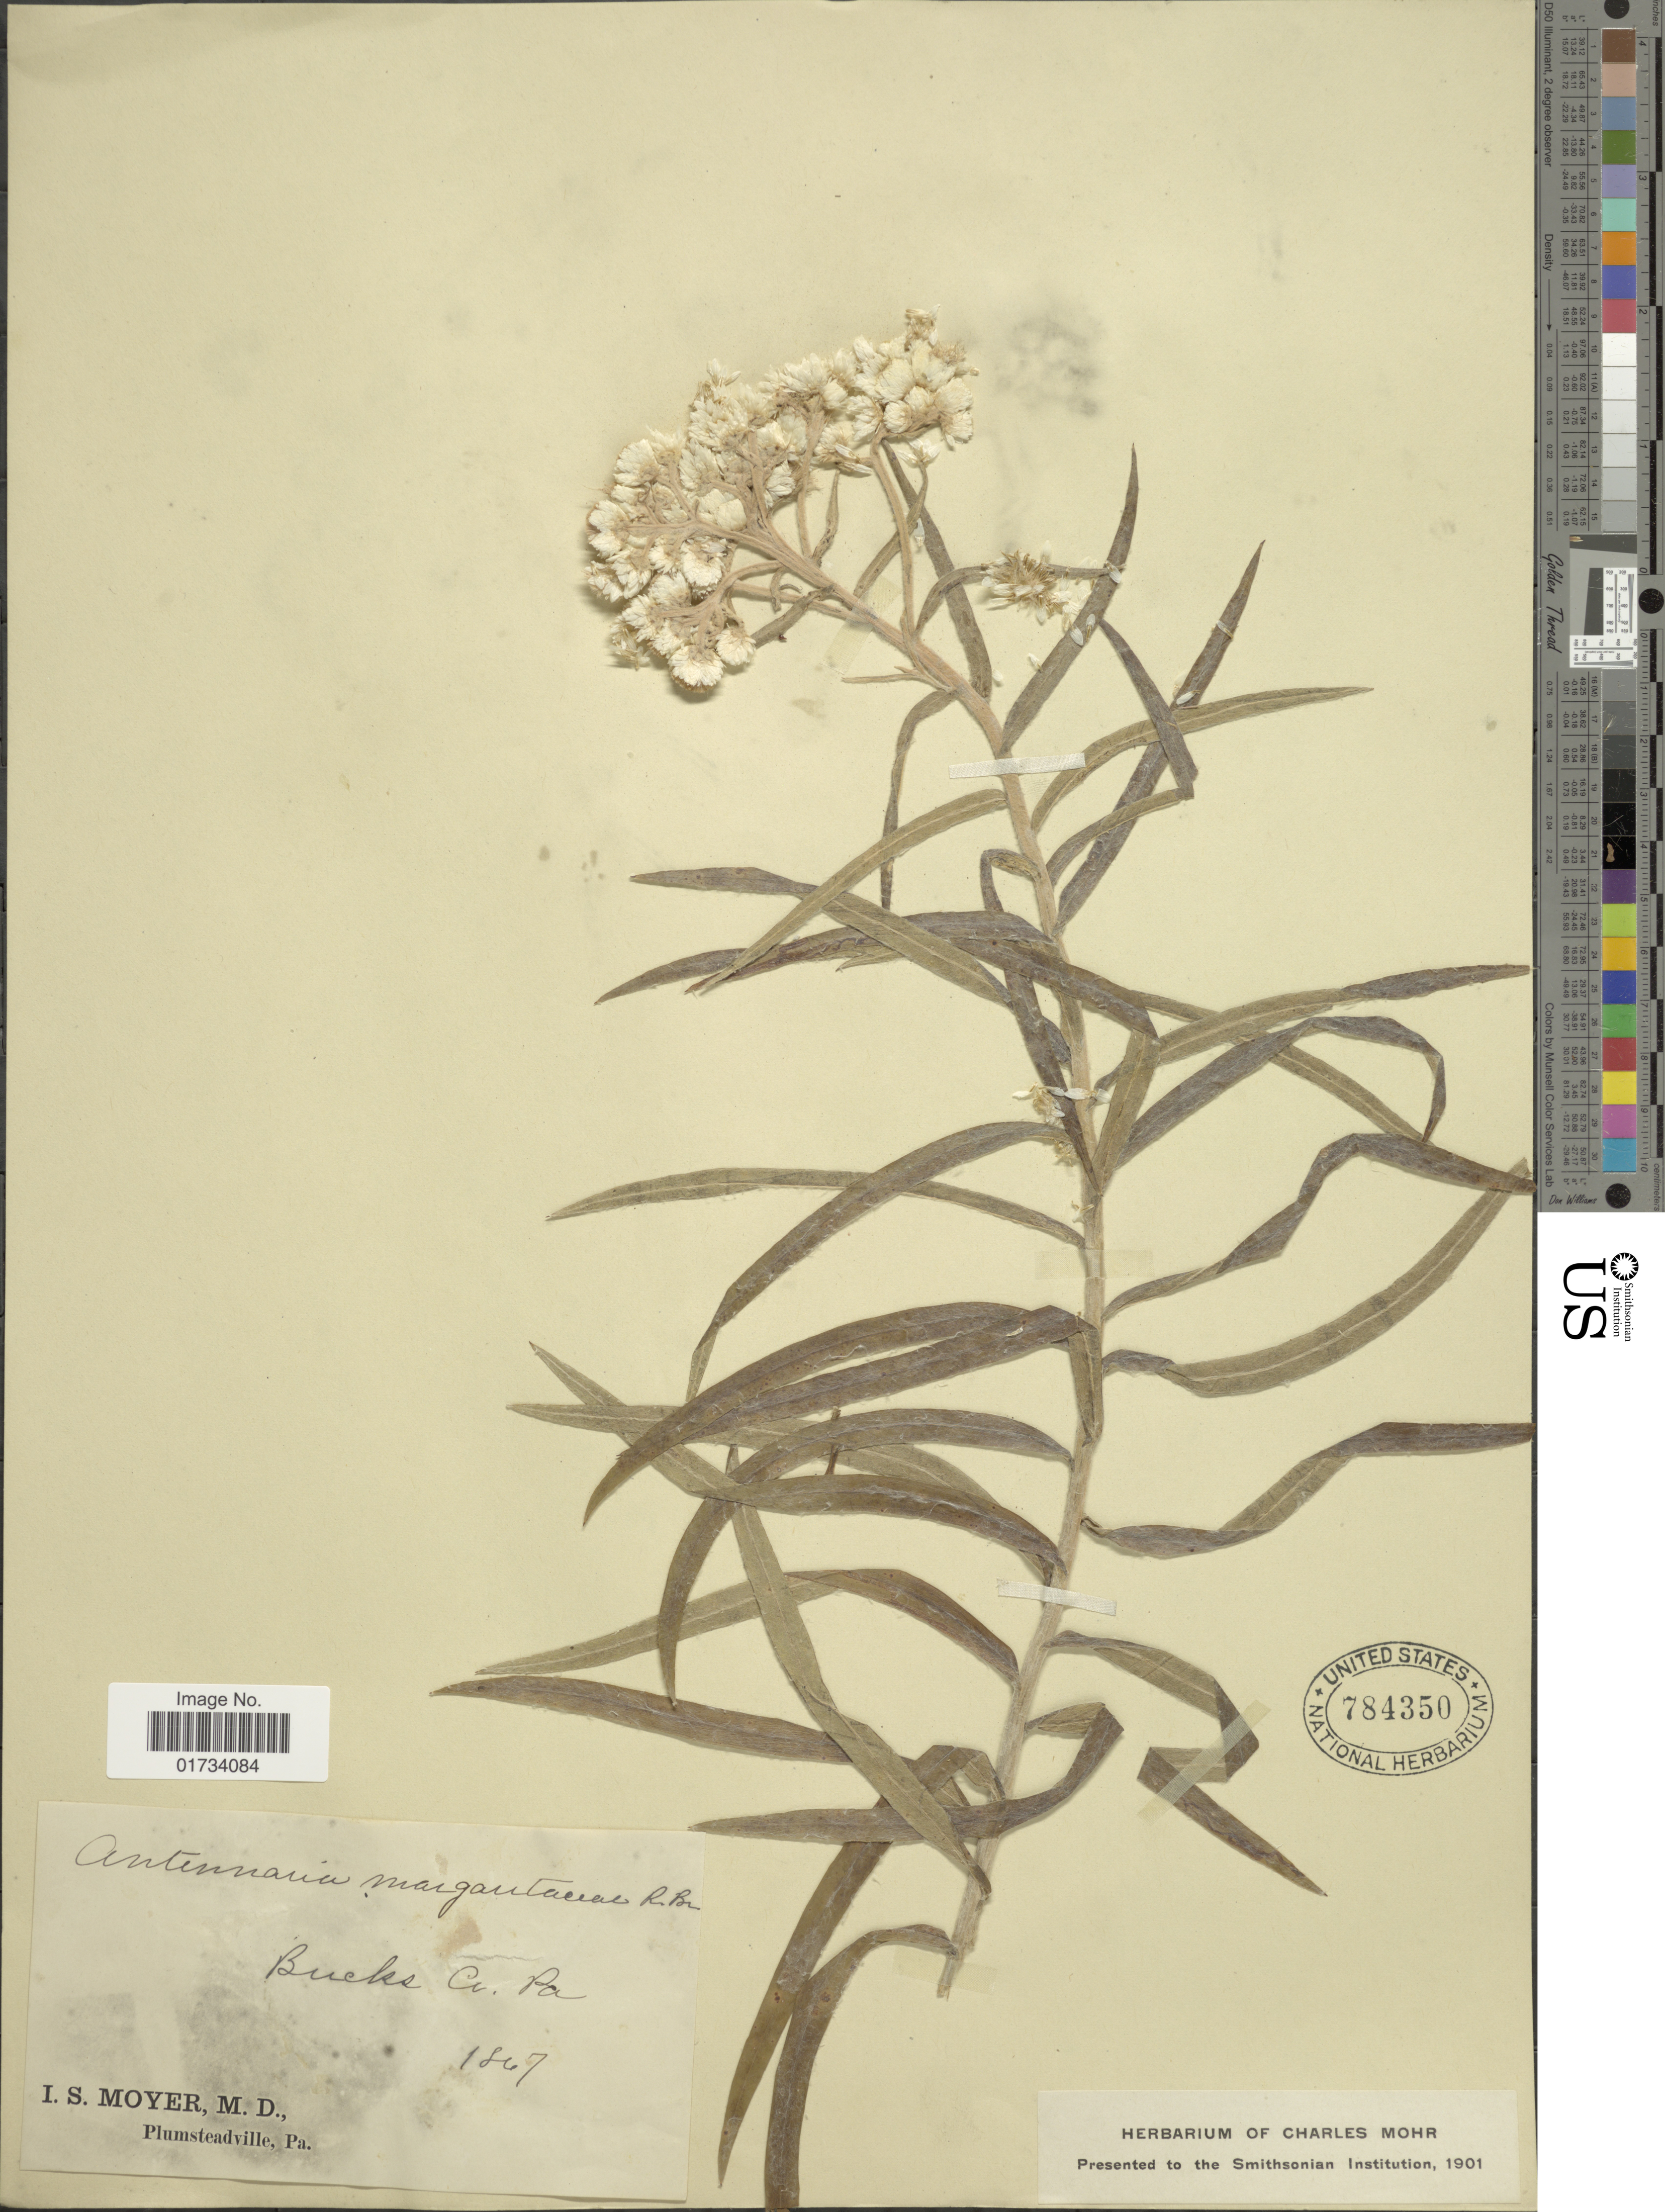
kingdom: Plantae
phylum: Tracheophyta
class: Magnoliopsida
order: Asterales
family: Asteraceae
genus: Anaphalis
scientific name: Anaphalis margaritacea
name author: (L.) Benth. & Hook. f.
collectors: I. S. Moyer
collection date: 1867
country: United States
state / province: Pennsylvania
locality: Buck Co.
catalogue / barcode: US 784350